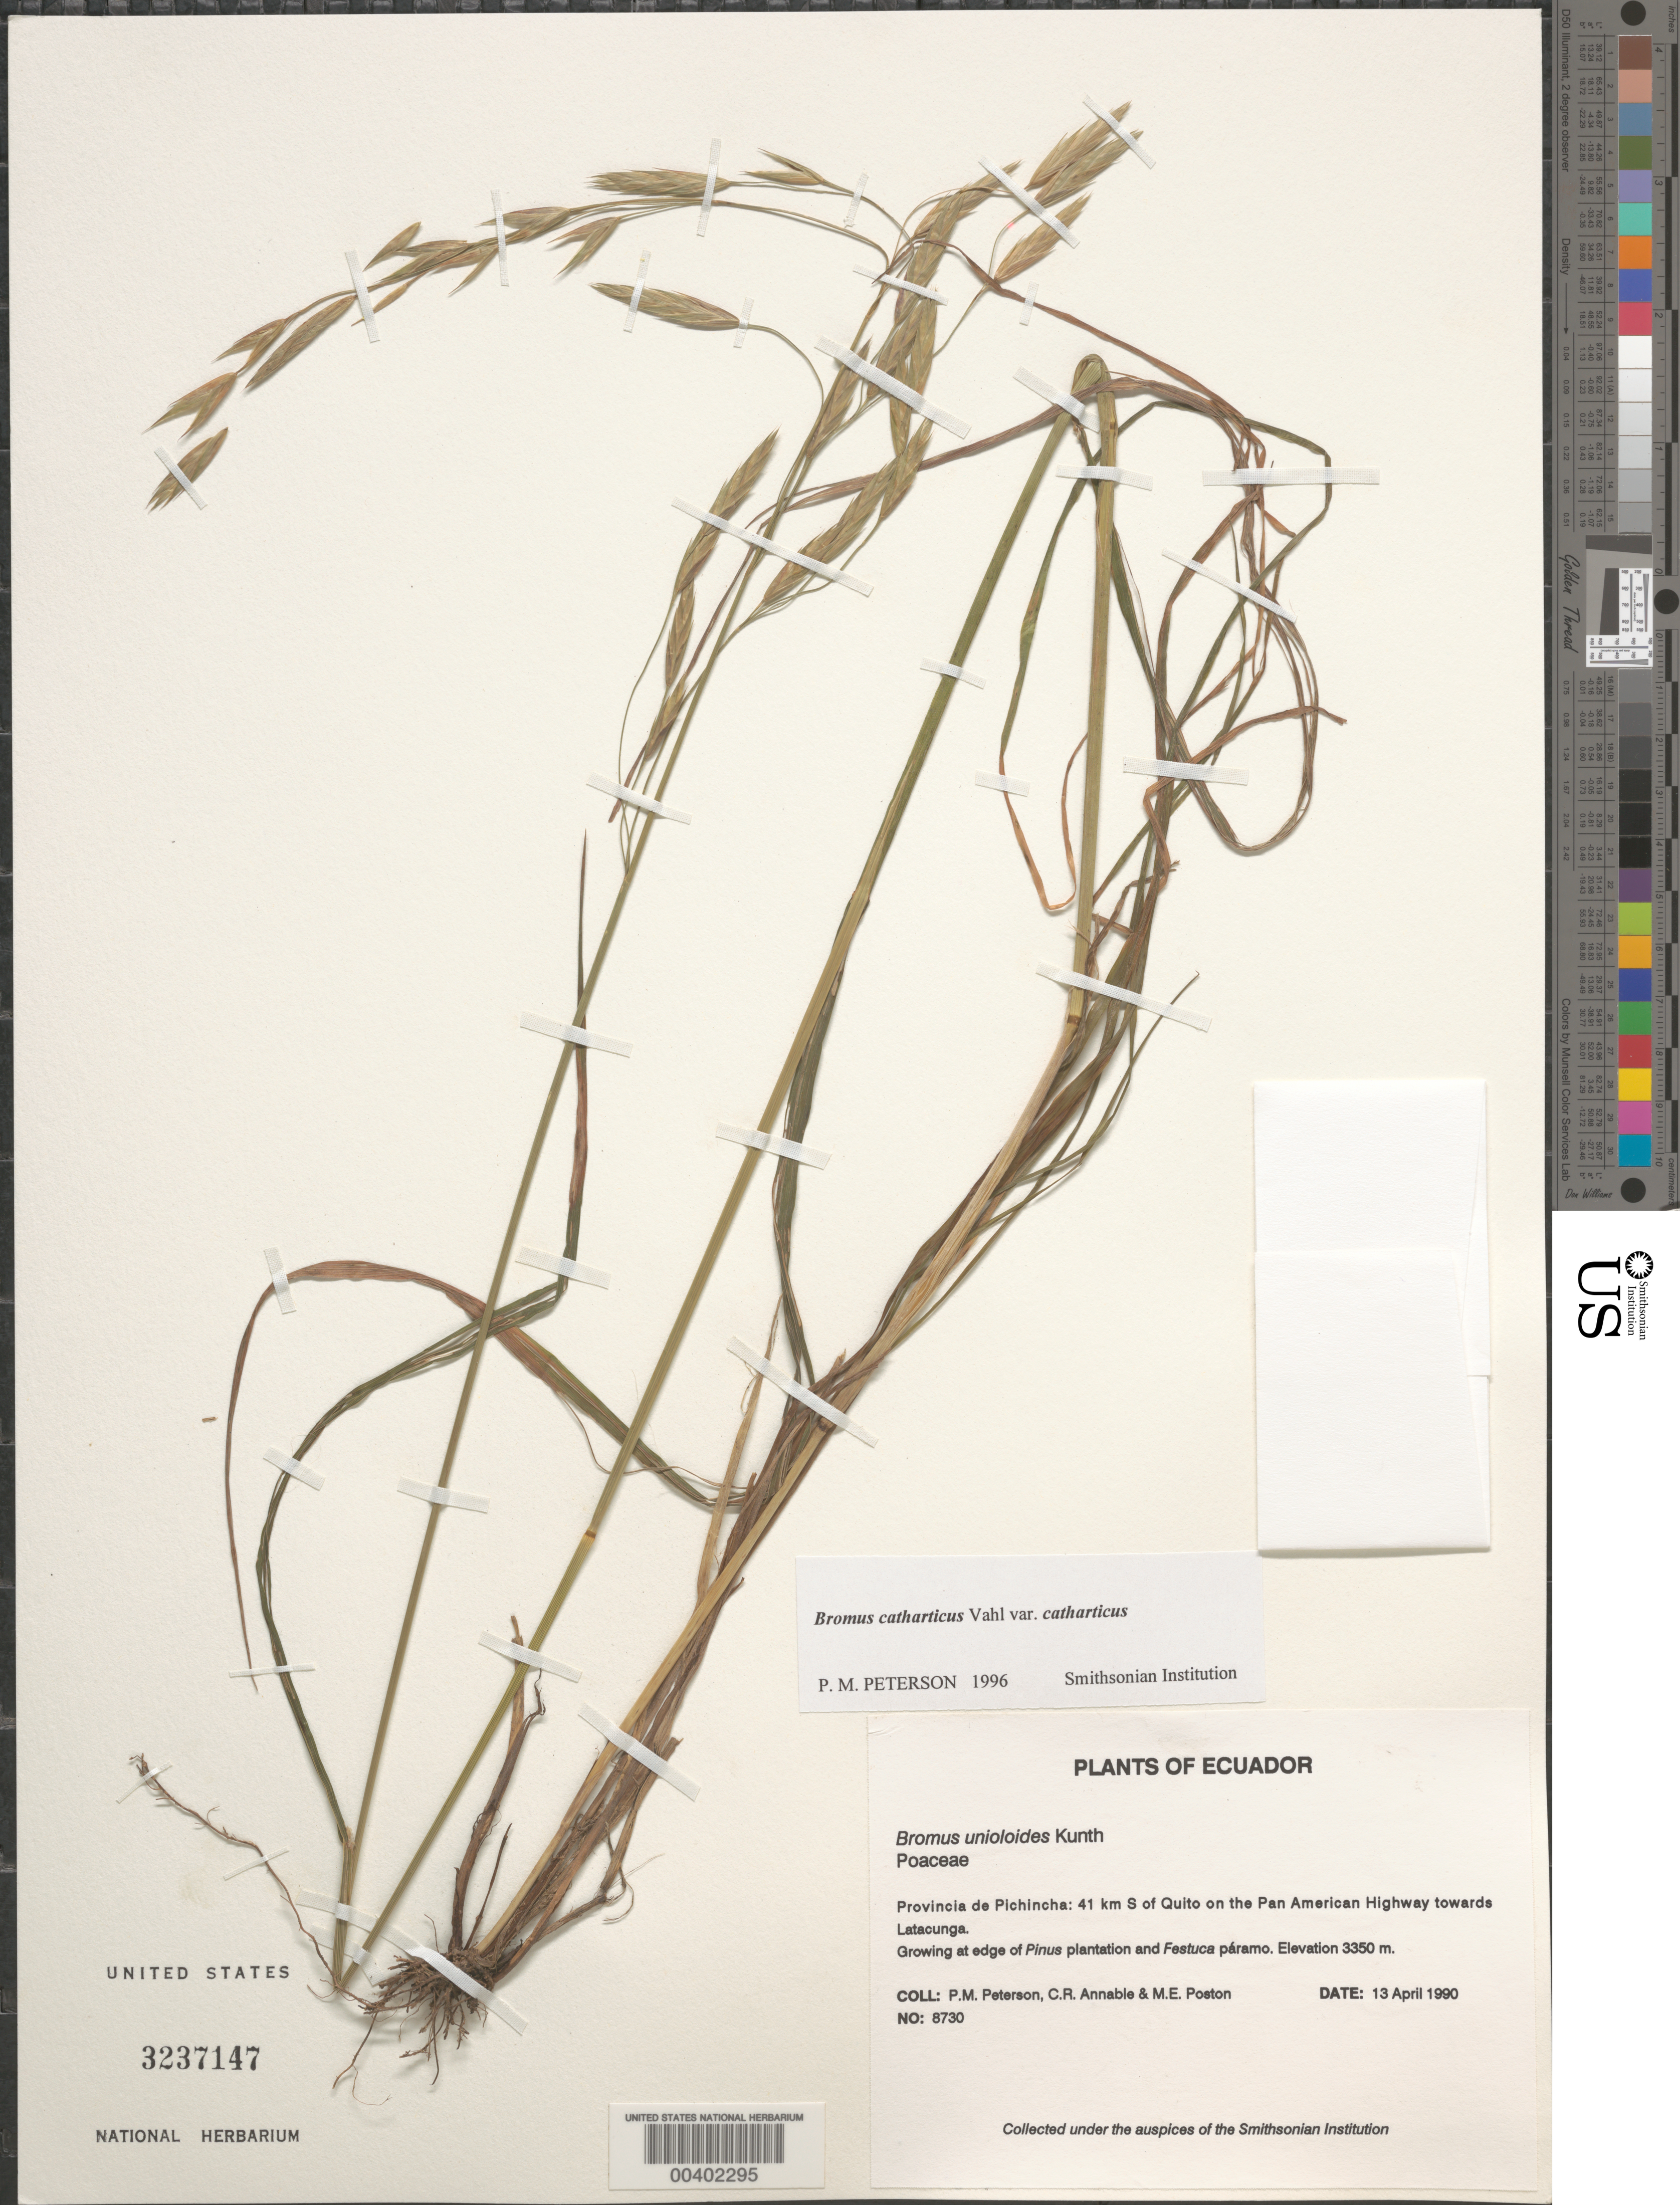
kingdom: Plantae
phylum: Tracheophyta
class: Liliopsida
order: Poales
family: Poaceae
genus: Bromus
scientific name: Bromus unioloides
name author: Kunth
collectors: P. M. Peterson, C. R. Annable & M. Poston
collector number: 08730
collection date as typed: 13 Apr 1990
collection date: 1990-04-13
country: Ecuador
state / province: Pichincha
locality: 41 km S of Quito on the Pan American Highway towards Latacunga.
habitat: Growing at edge of Pinus plantation and Festuca páramo.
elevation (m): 3350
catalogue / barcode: US 3237147